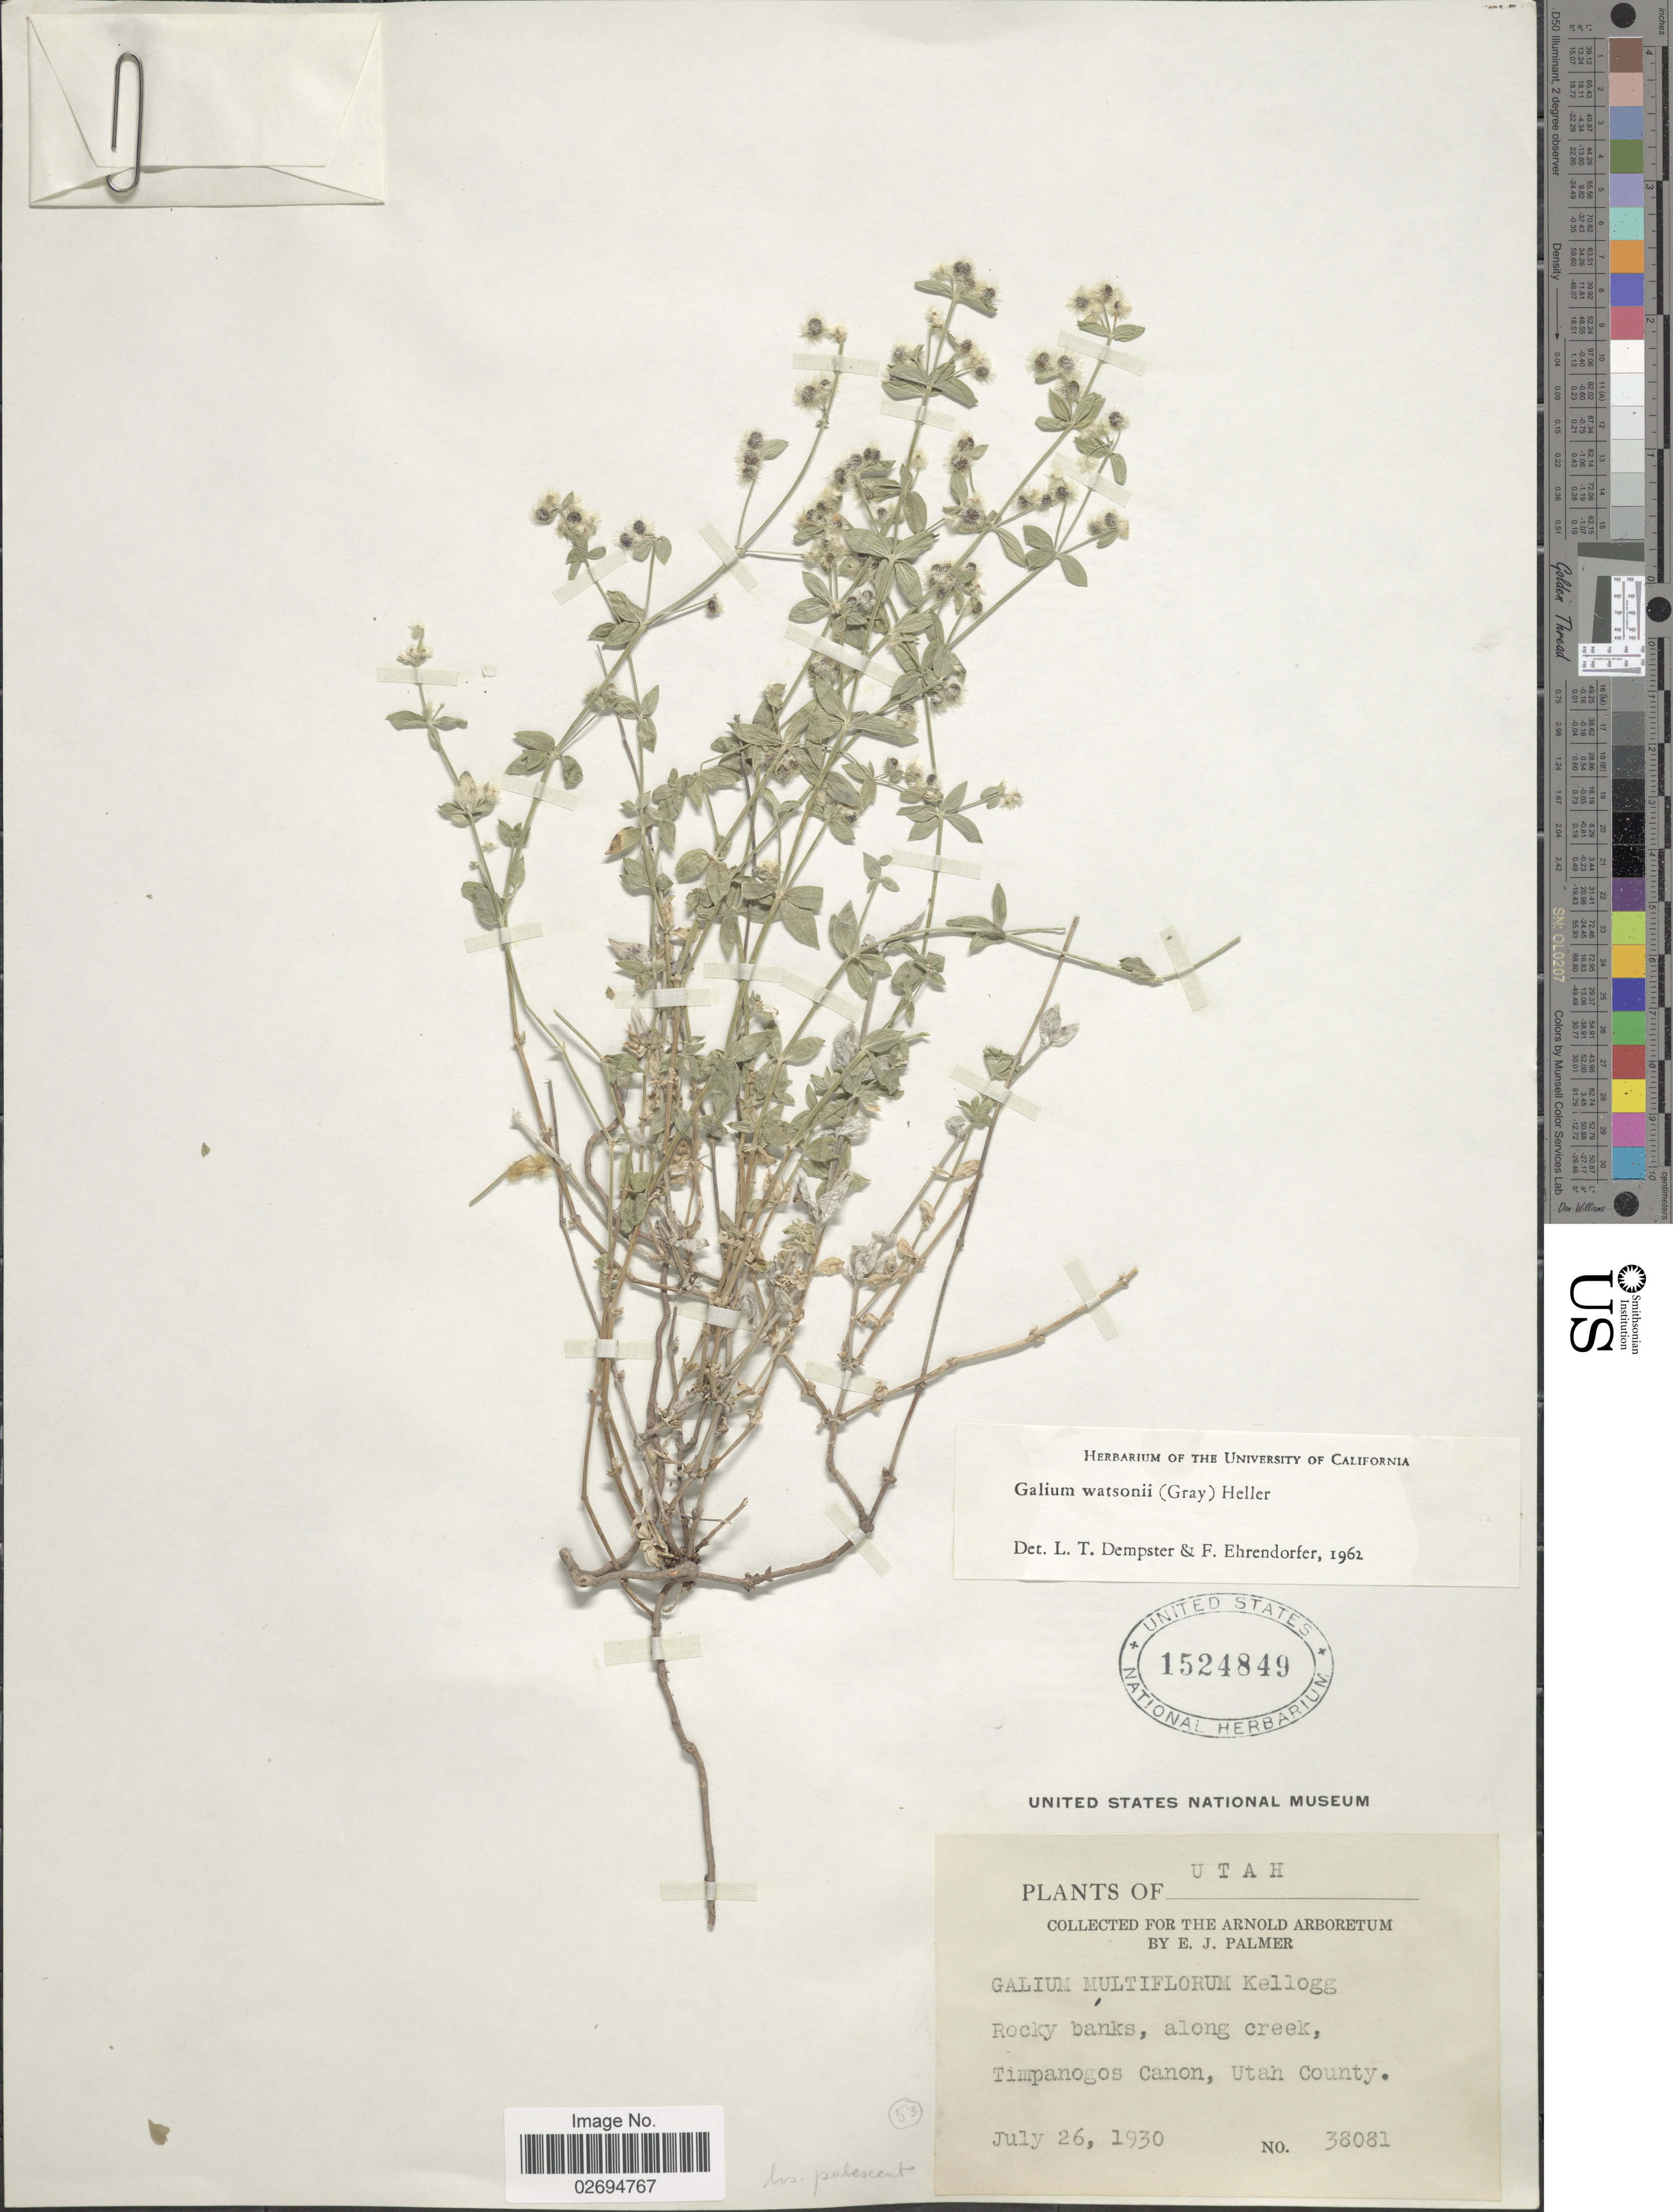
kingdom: Plantae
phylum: Tracheophyta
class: Magnoliopsida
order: Gentianales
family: Rubiaceae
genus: Galium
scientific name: Galium watsonii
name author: (A. Gray) A. Heller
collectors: E. J. Palmer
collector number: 38081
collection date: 1930-07-26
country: United States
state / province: Utah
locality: Rocky banks, along creek, Timpanogos Canon, Utah County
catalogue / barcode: US 1524849